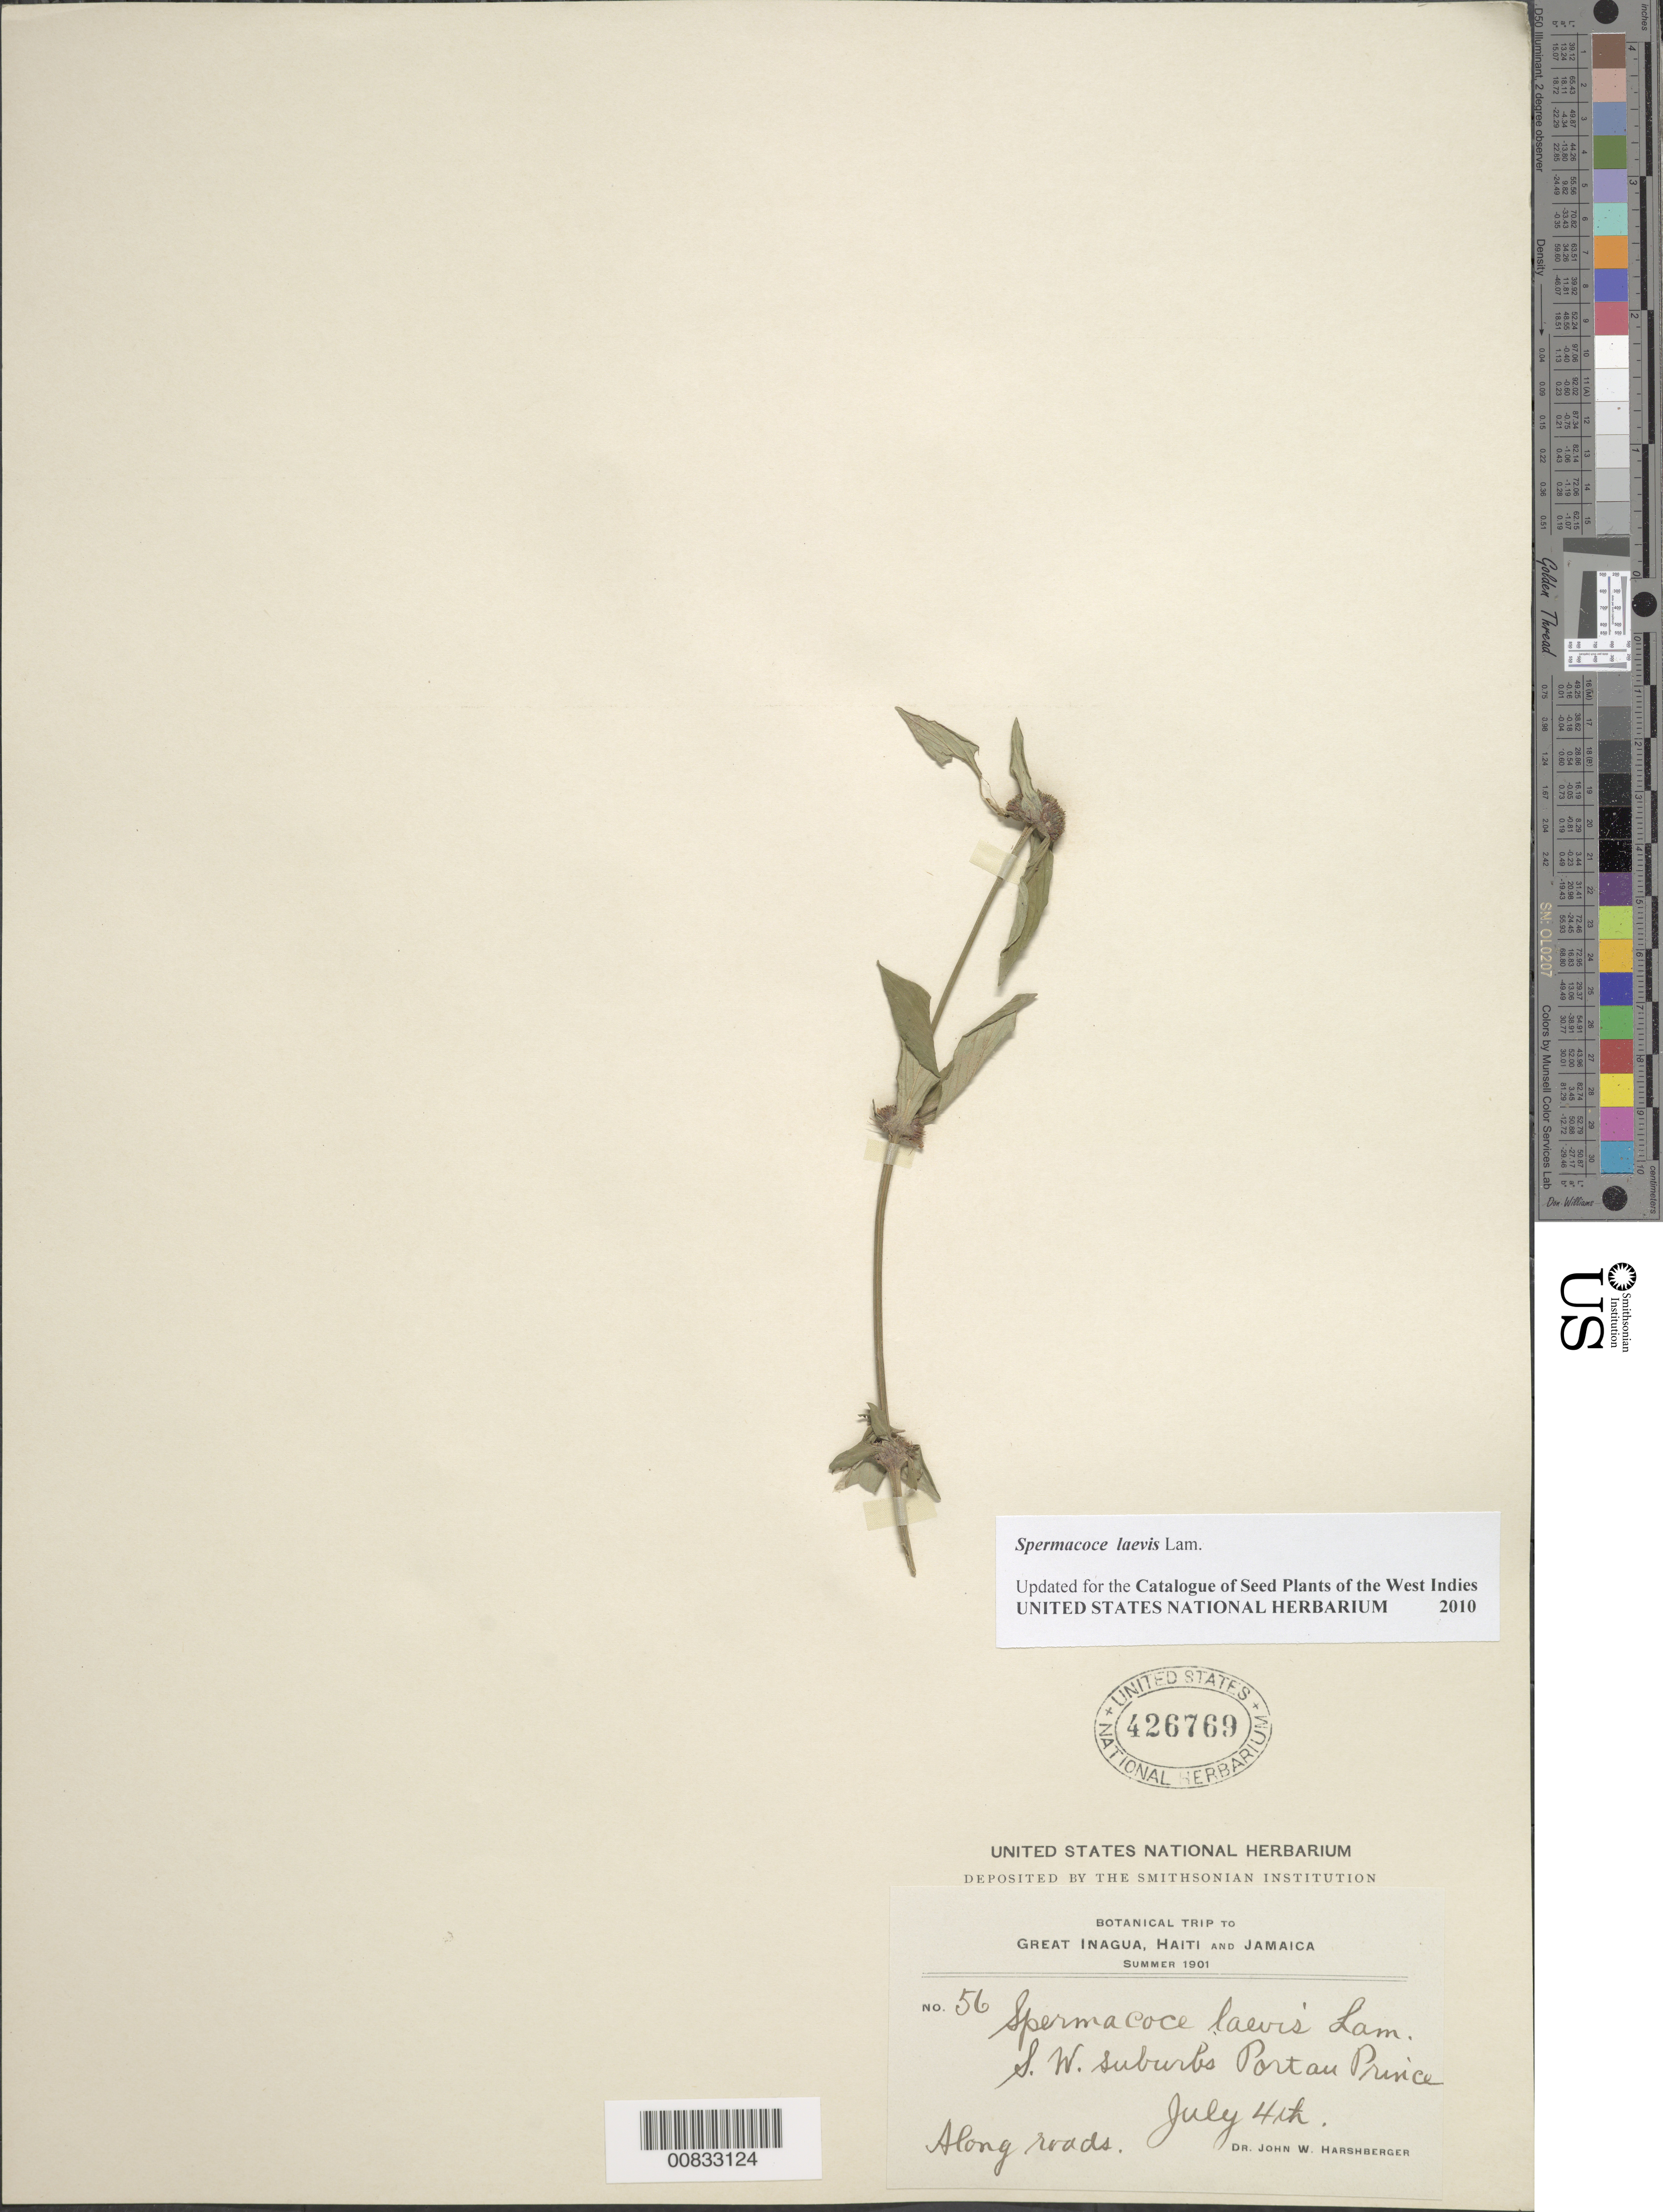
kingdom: Plantae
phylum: Tracheophyta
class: Magnoliopsida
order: Gentianales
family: Rubiaceae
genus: Spermacoce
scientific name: Spermacoce laevis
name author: Lam.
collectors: J. A. Harshberger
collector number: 56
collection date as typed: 04 Jul 1901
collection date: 1901-07-04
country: Haiti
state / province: Ouest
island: Hispaniola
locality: SW suburbs of Port-au-Prince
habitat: Along roads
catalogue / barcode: US 426769